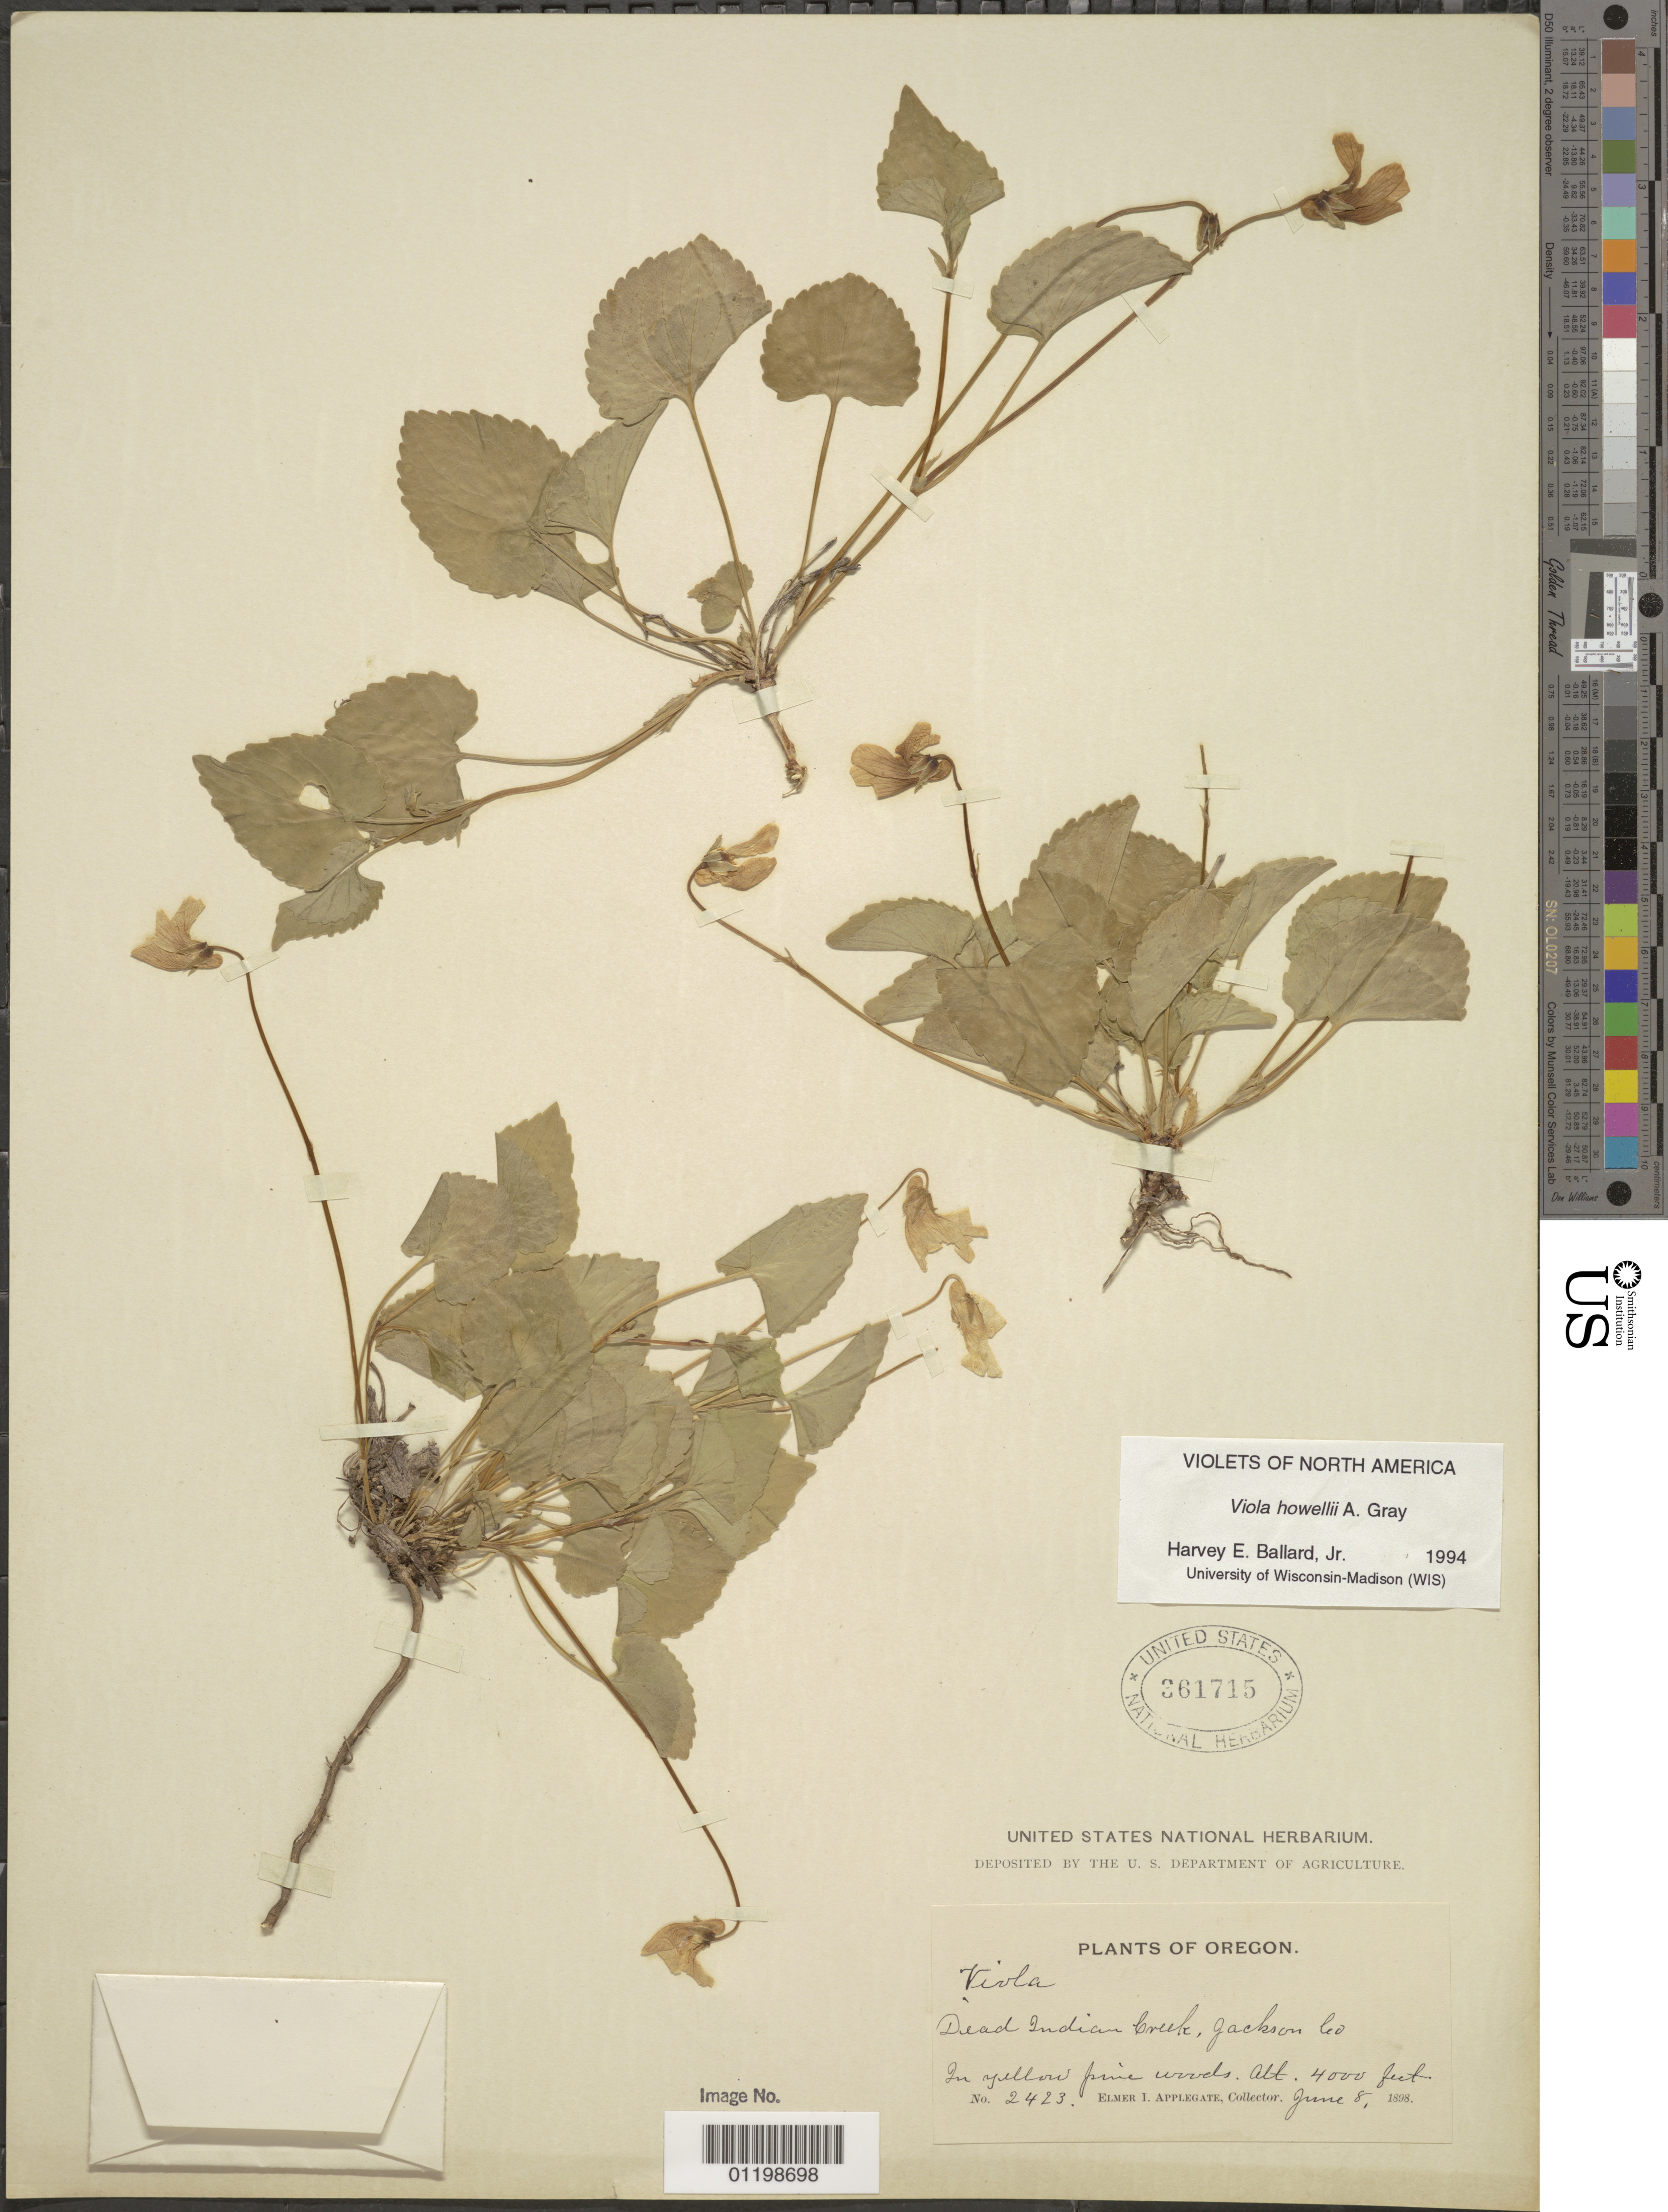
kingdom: Plantae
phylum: Tracheophyta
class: Magnoliopsida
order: Malpighiales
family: Violaceae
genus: Viola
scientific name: Viola howellii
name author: A. Gray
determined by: Ballard, Harvey E.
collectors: E. I. Applegate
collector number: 2423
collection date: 1898-06-08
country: United States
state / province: Oregon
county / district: Jackson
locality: Dead Indian Creek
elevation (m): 1219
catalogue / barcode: US 361715